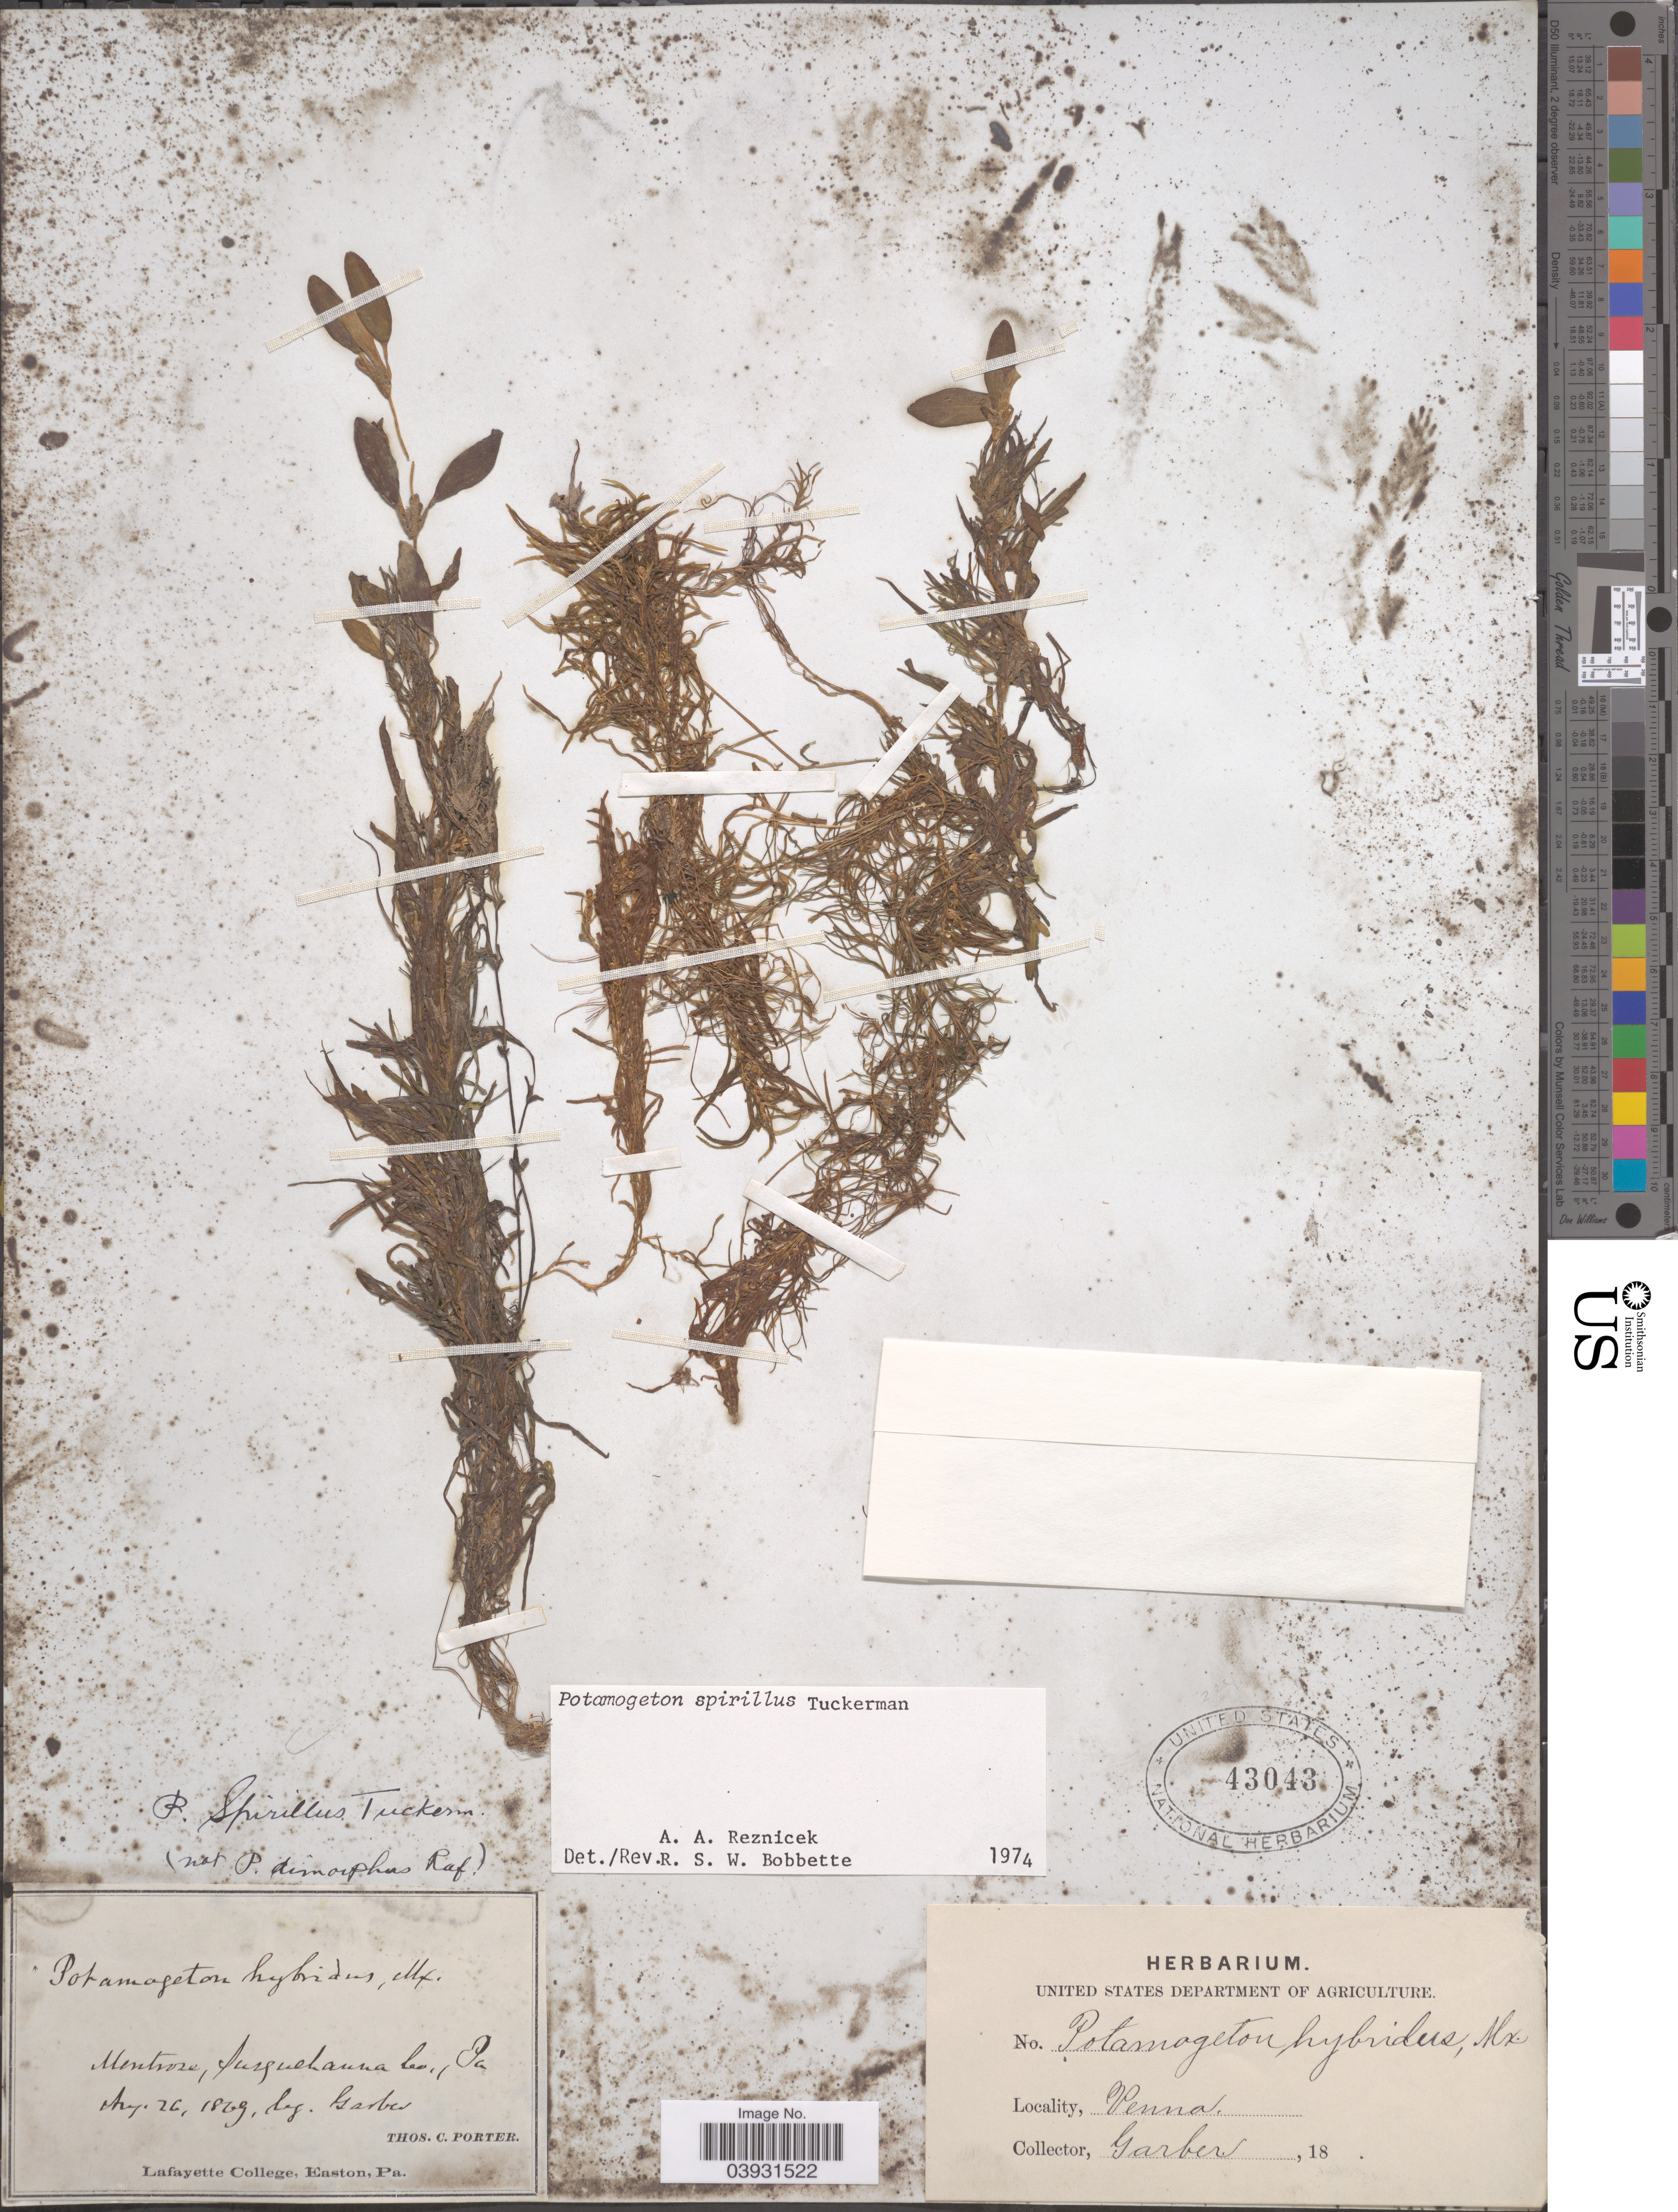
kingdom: Plantae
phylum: Tracheophyta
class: Liliopsida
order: Alismatales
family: Potamogetonaceae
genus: Potamogeton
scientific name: Potamogeton spirillus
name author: Tuck.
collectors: -- Garber & T. Porter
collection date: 1869-08-26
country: United States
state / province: Pennsylvania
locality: Montrose, Susquehanna Co.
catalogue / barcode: US 43043